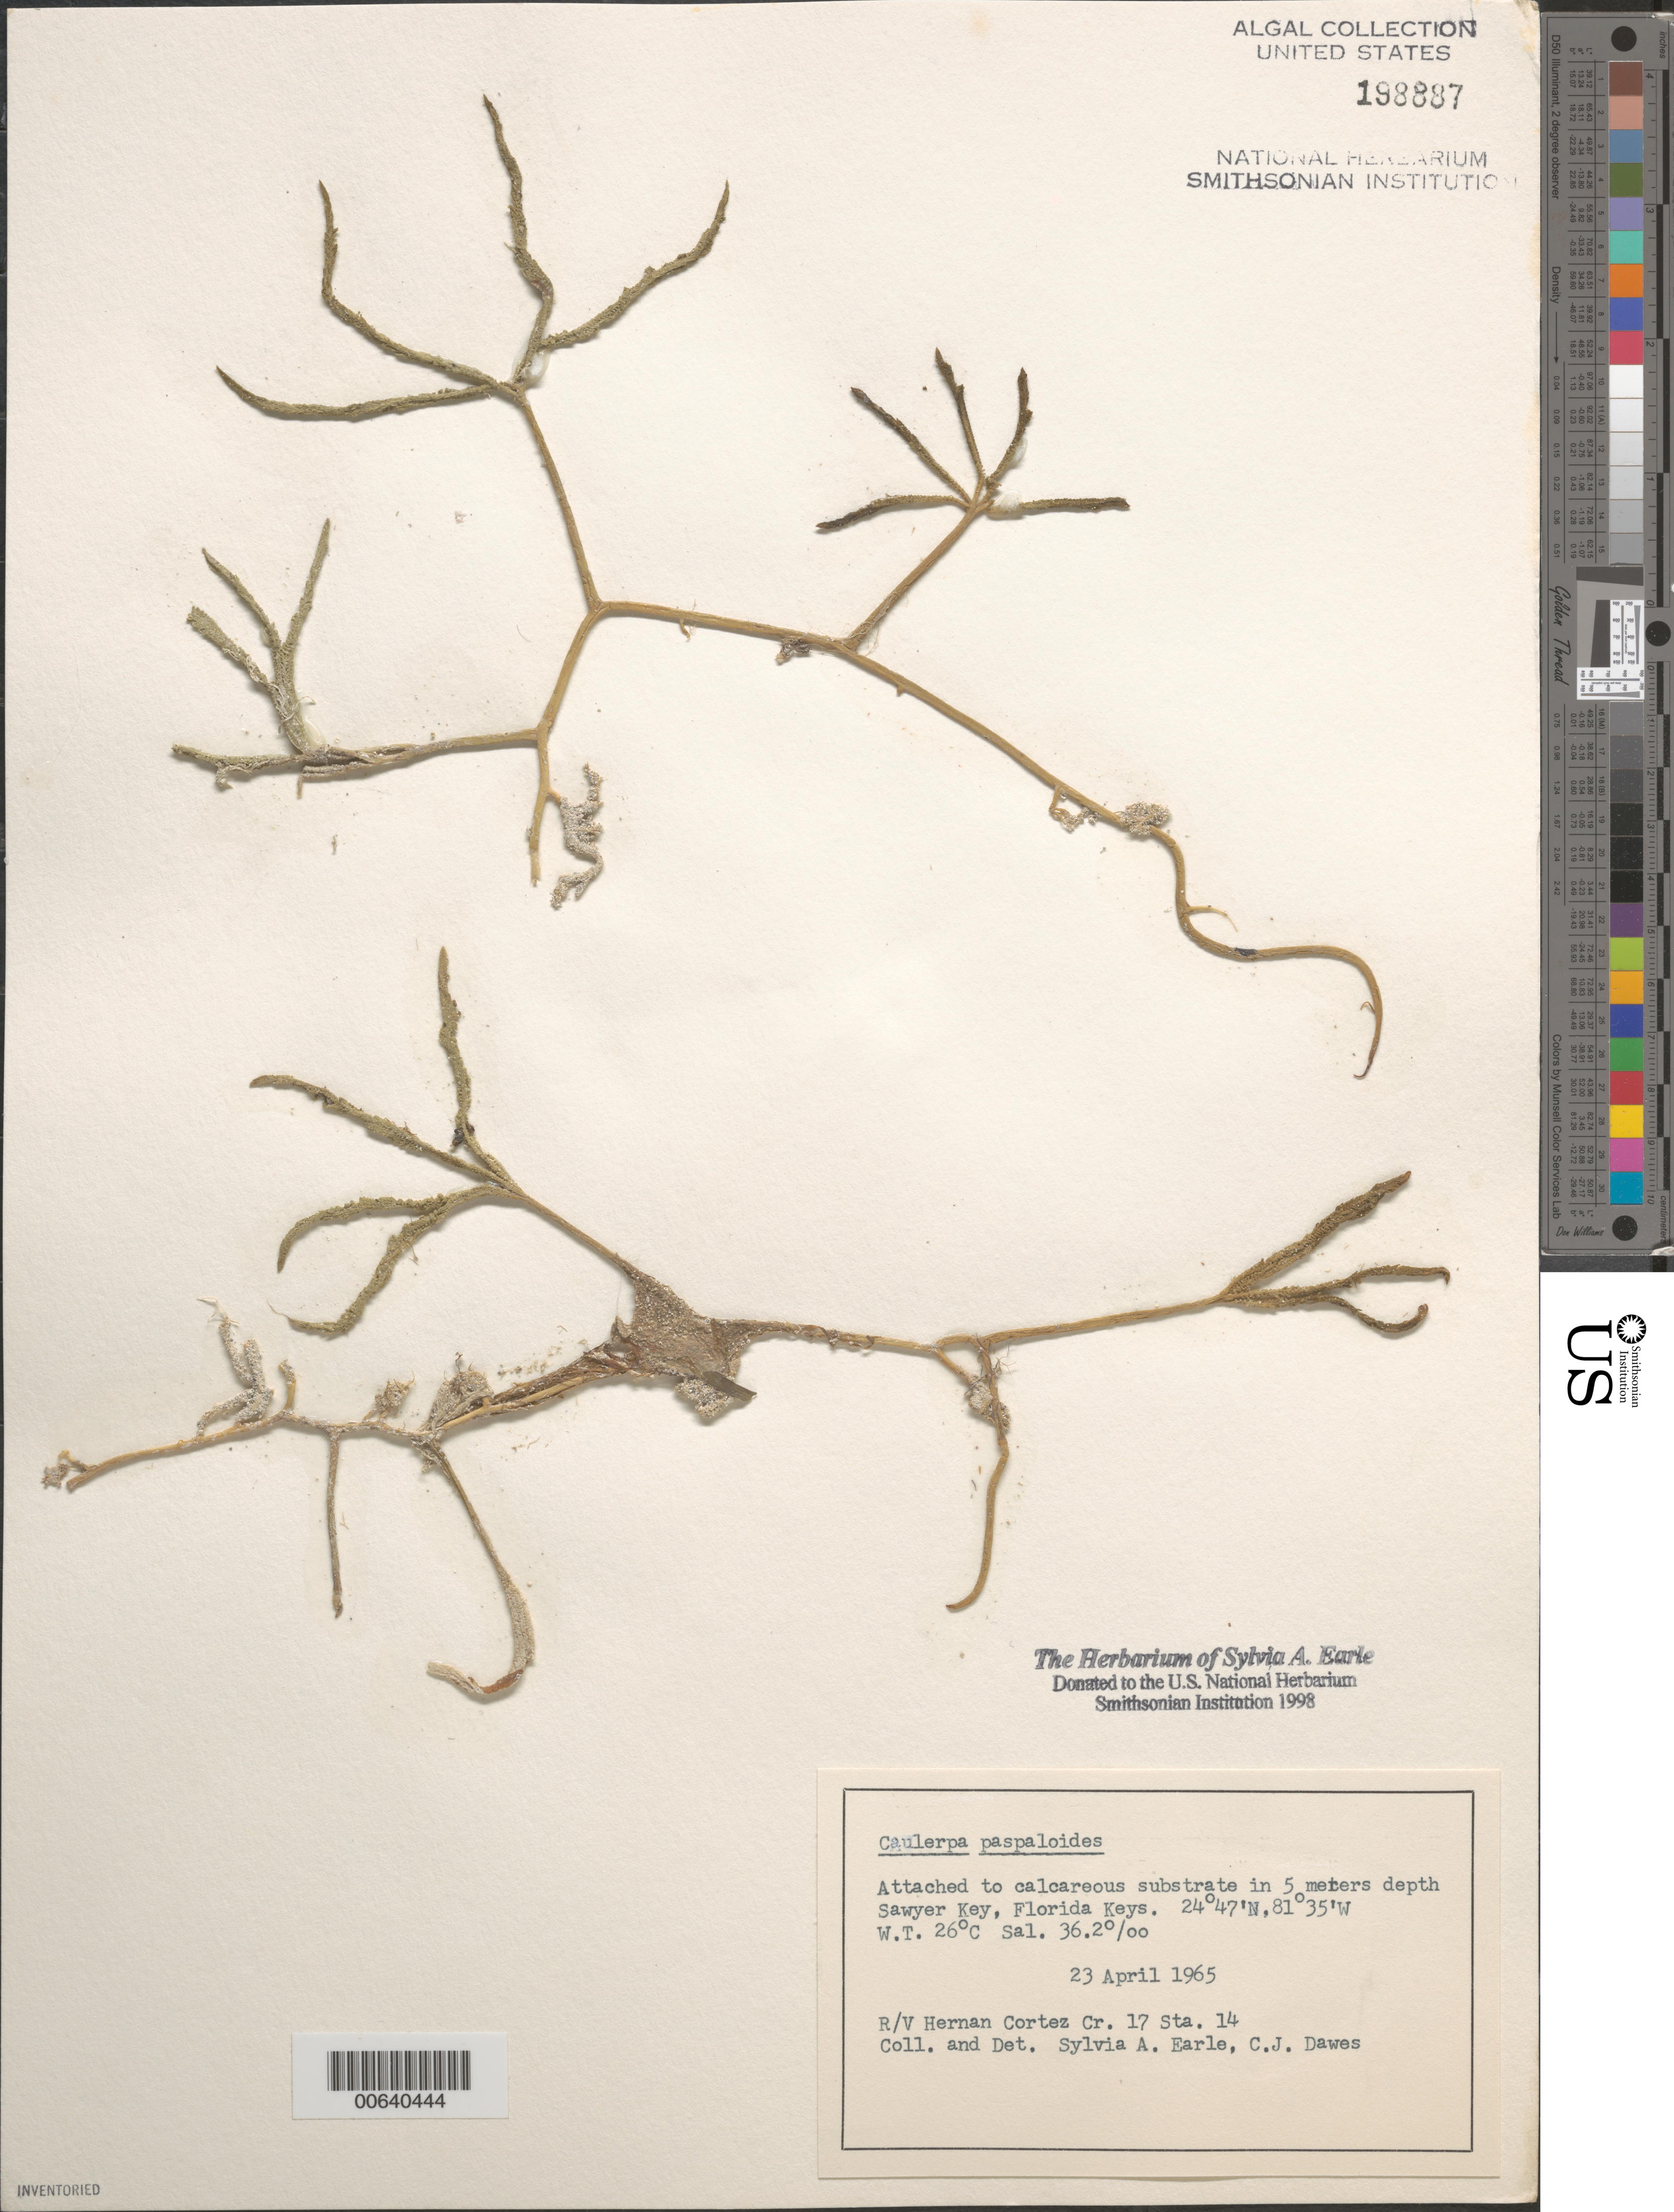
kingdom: Plantae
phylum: Chlorophyta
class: Ulvophyceae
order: Bryopsidales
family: Caulerpaceae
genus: Caulerpa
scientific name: Caulerpa paspaloides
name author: (Bory) Grev.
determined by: Earle, S. A.; Dawes, C. J.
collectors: S. A. Earle & C. Dawes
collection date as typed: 23 Apr 1965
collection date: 1965-04-23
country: United States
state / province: Florida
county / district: Monroe County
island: Sawyer Key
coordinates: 24 47' N, 81 35' W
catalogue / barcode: US 198887